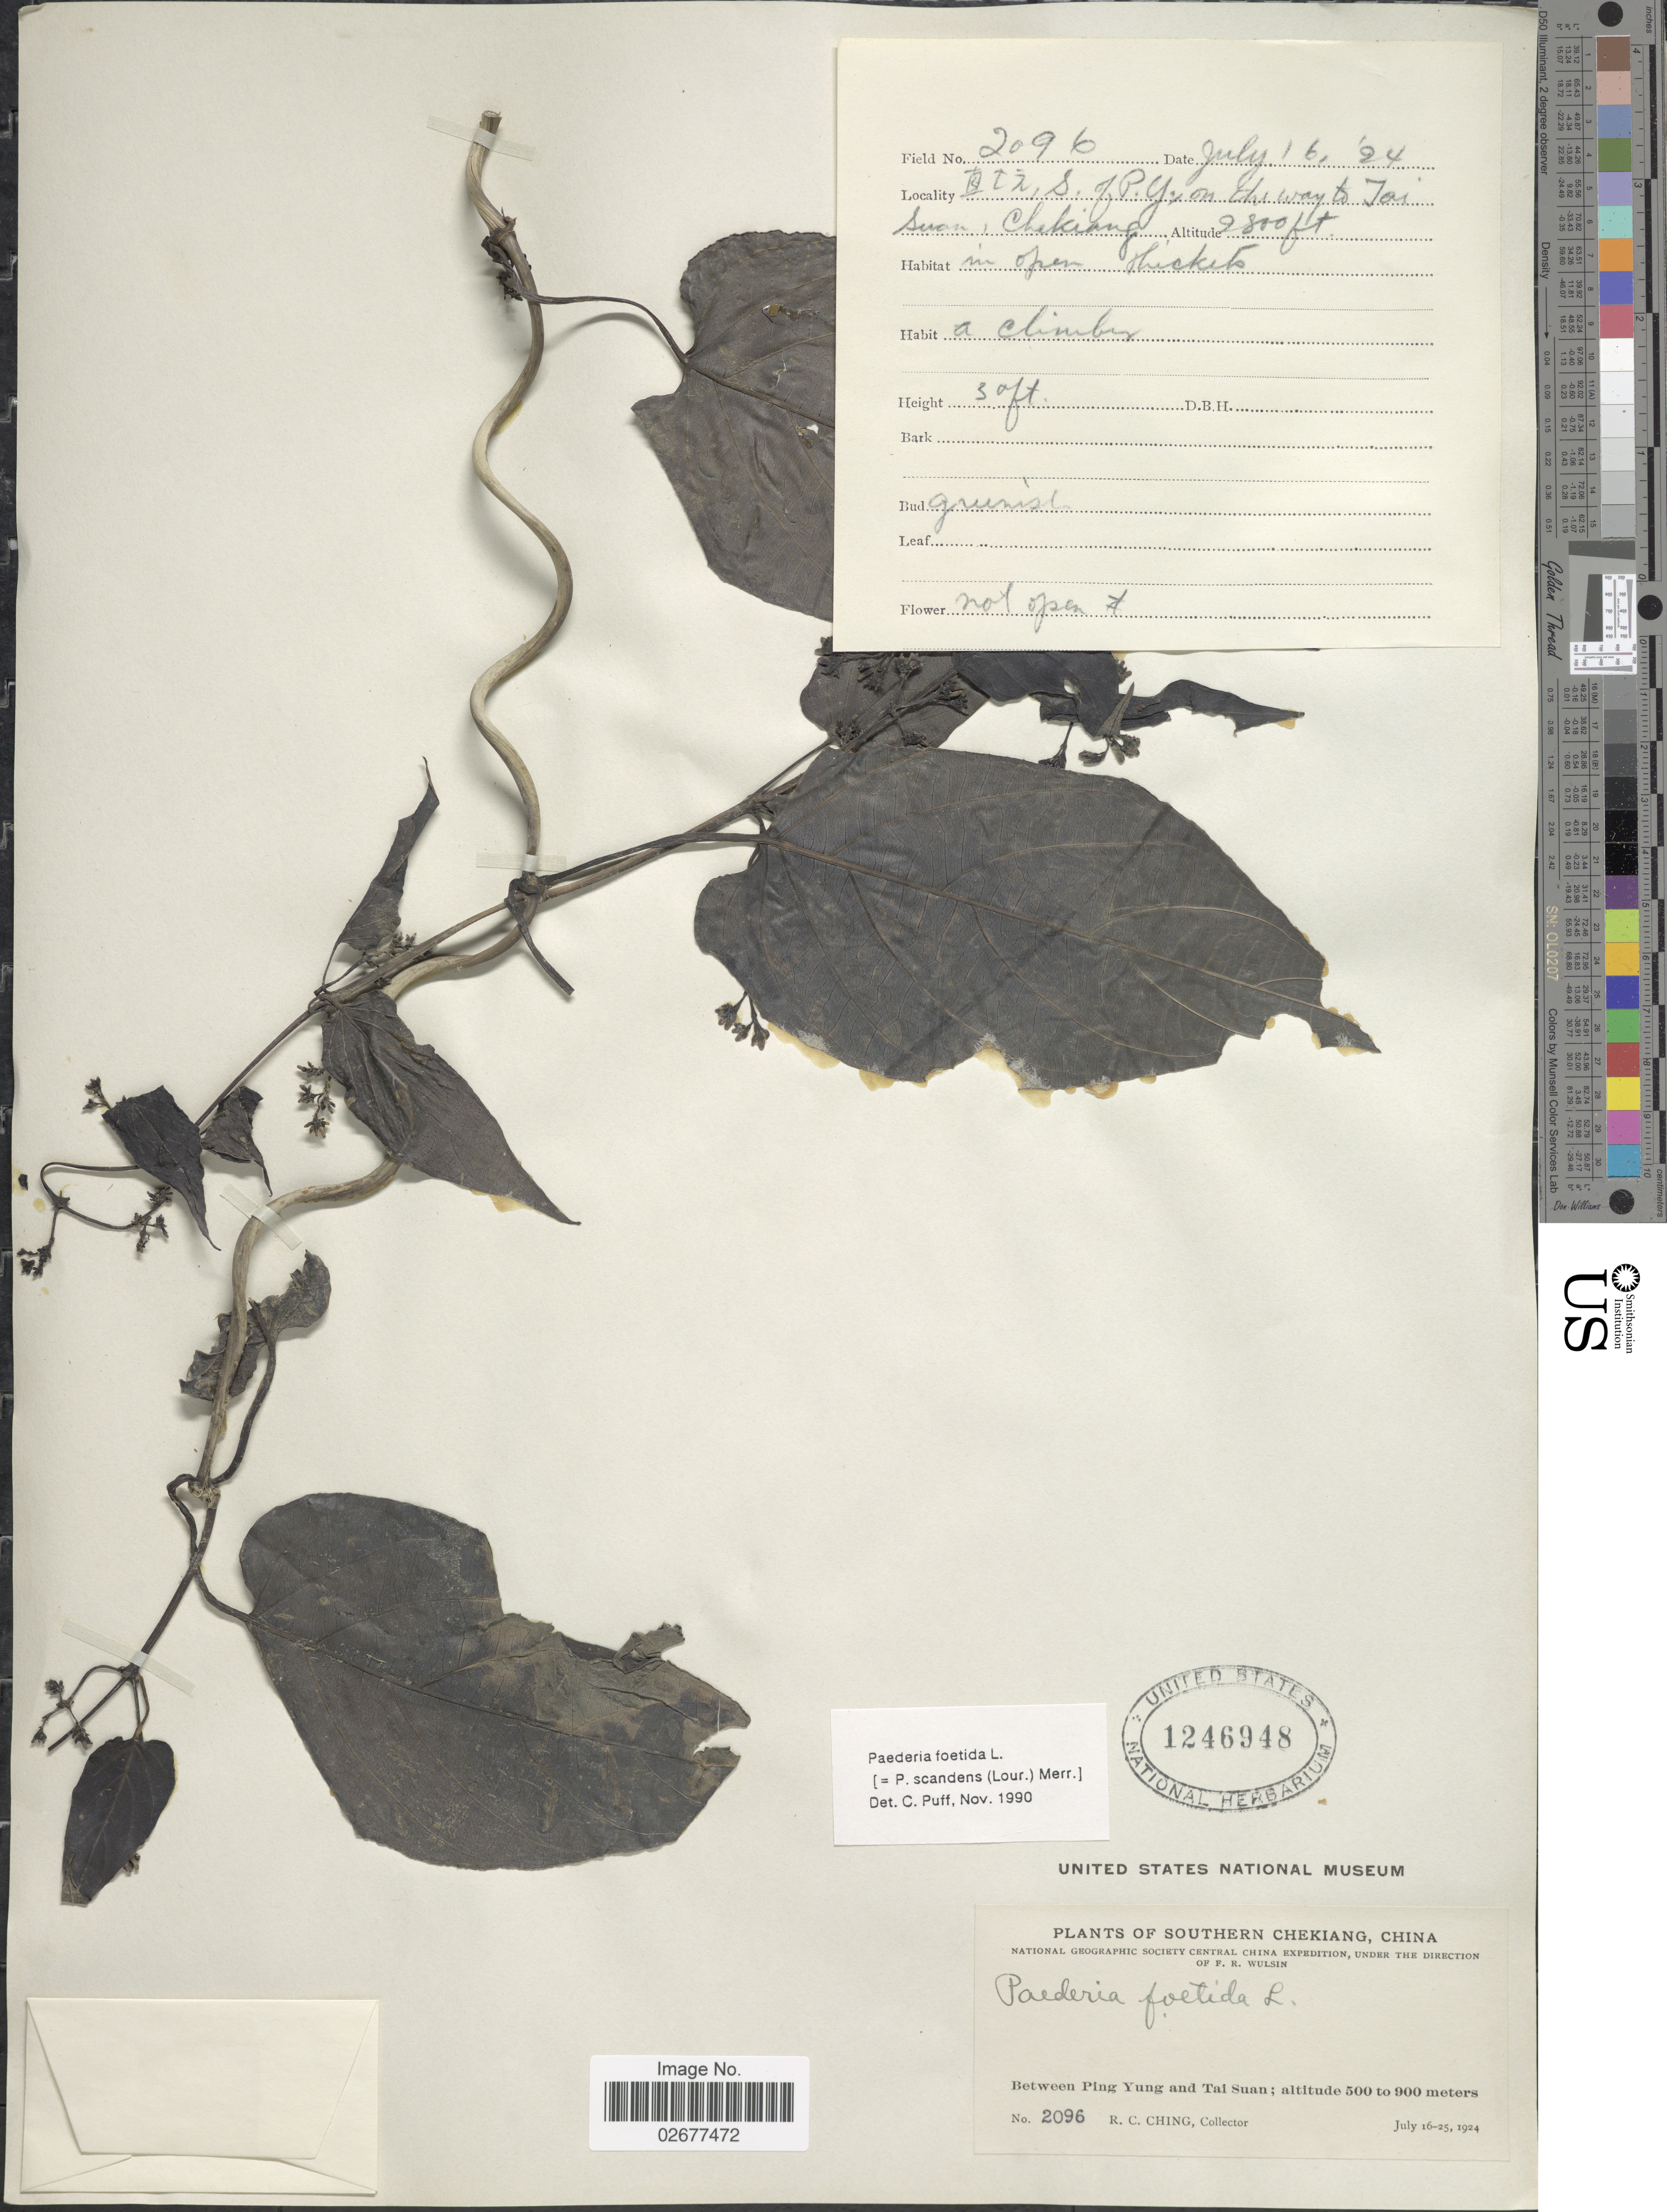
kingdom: Plantae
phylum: Tracheophyta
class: Magnoliopsida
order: Gentianales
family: Rubiaceae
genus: Paederia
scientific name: Paederia foetida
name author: L.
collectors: R. C. Ching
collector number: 2096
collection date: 1924-07-16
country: China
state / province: Zhejiang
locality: X, S. of P.Y. on chi way to Tai Suan, Southern Chekiang.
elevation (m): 853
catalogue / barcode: US 1246948